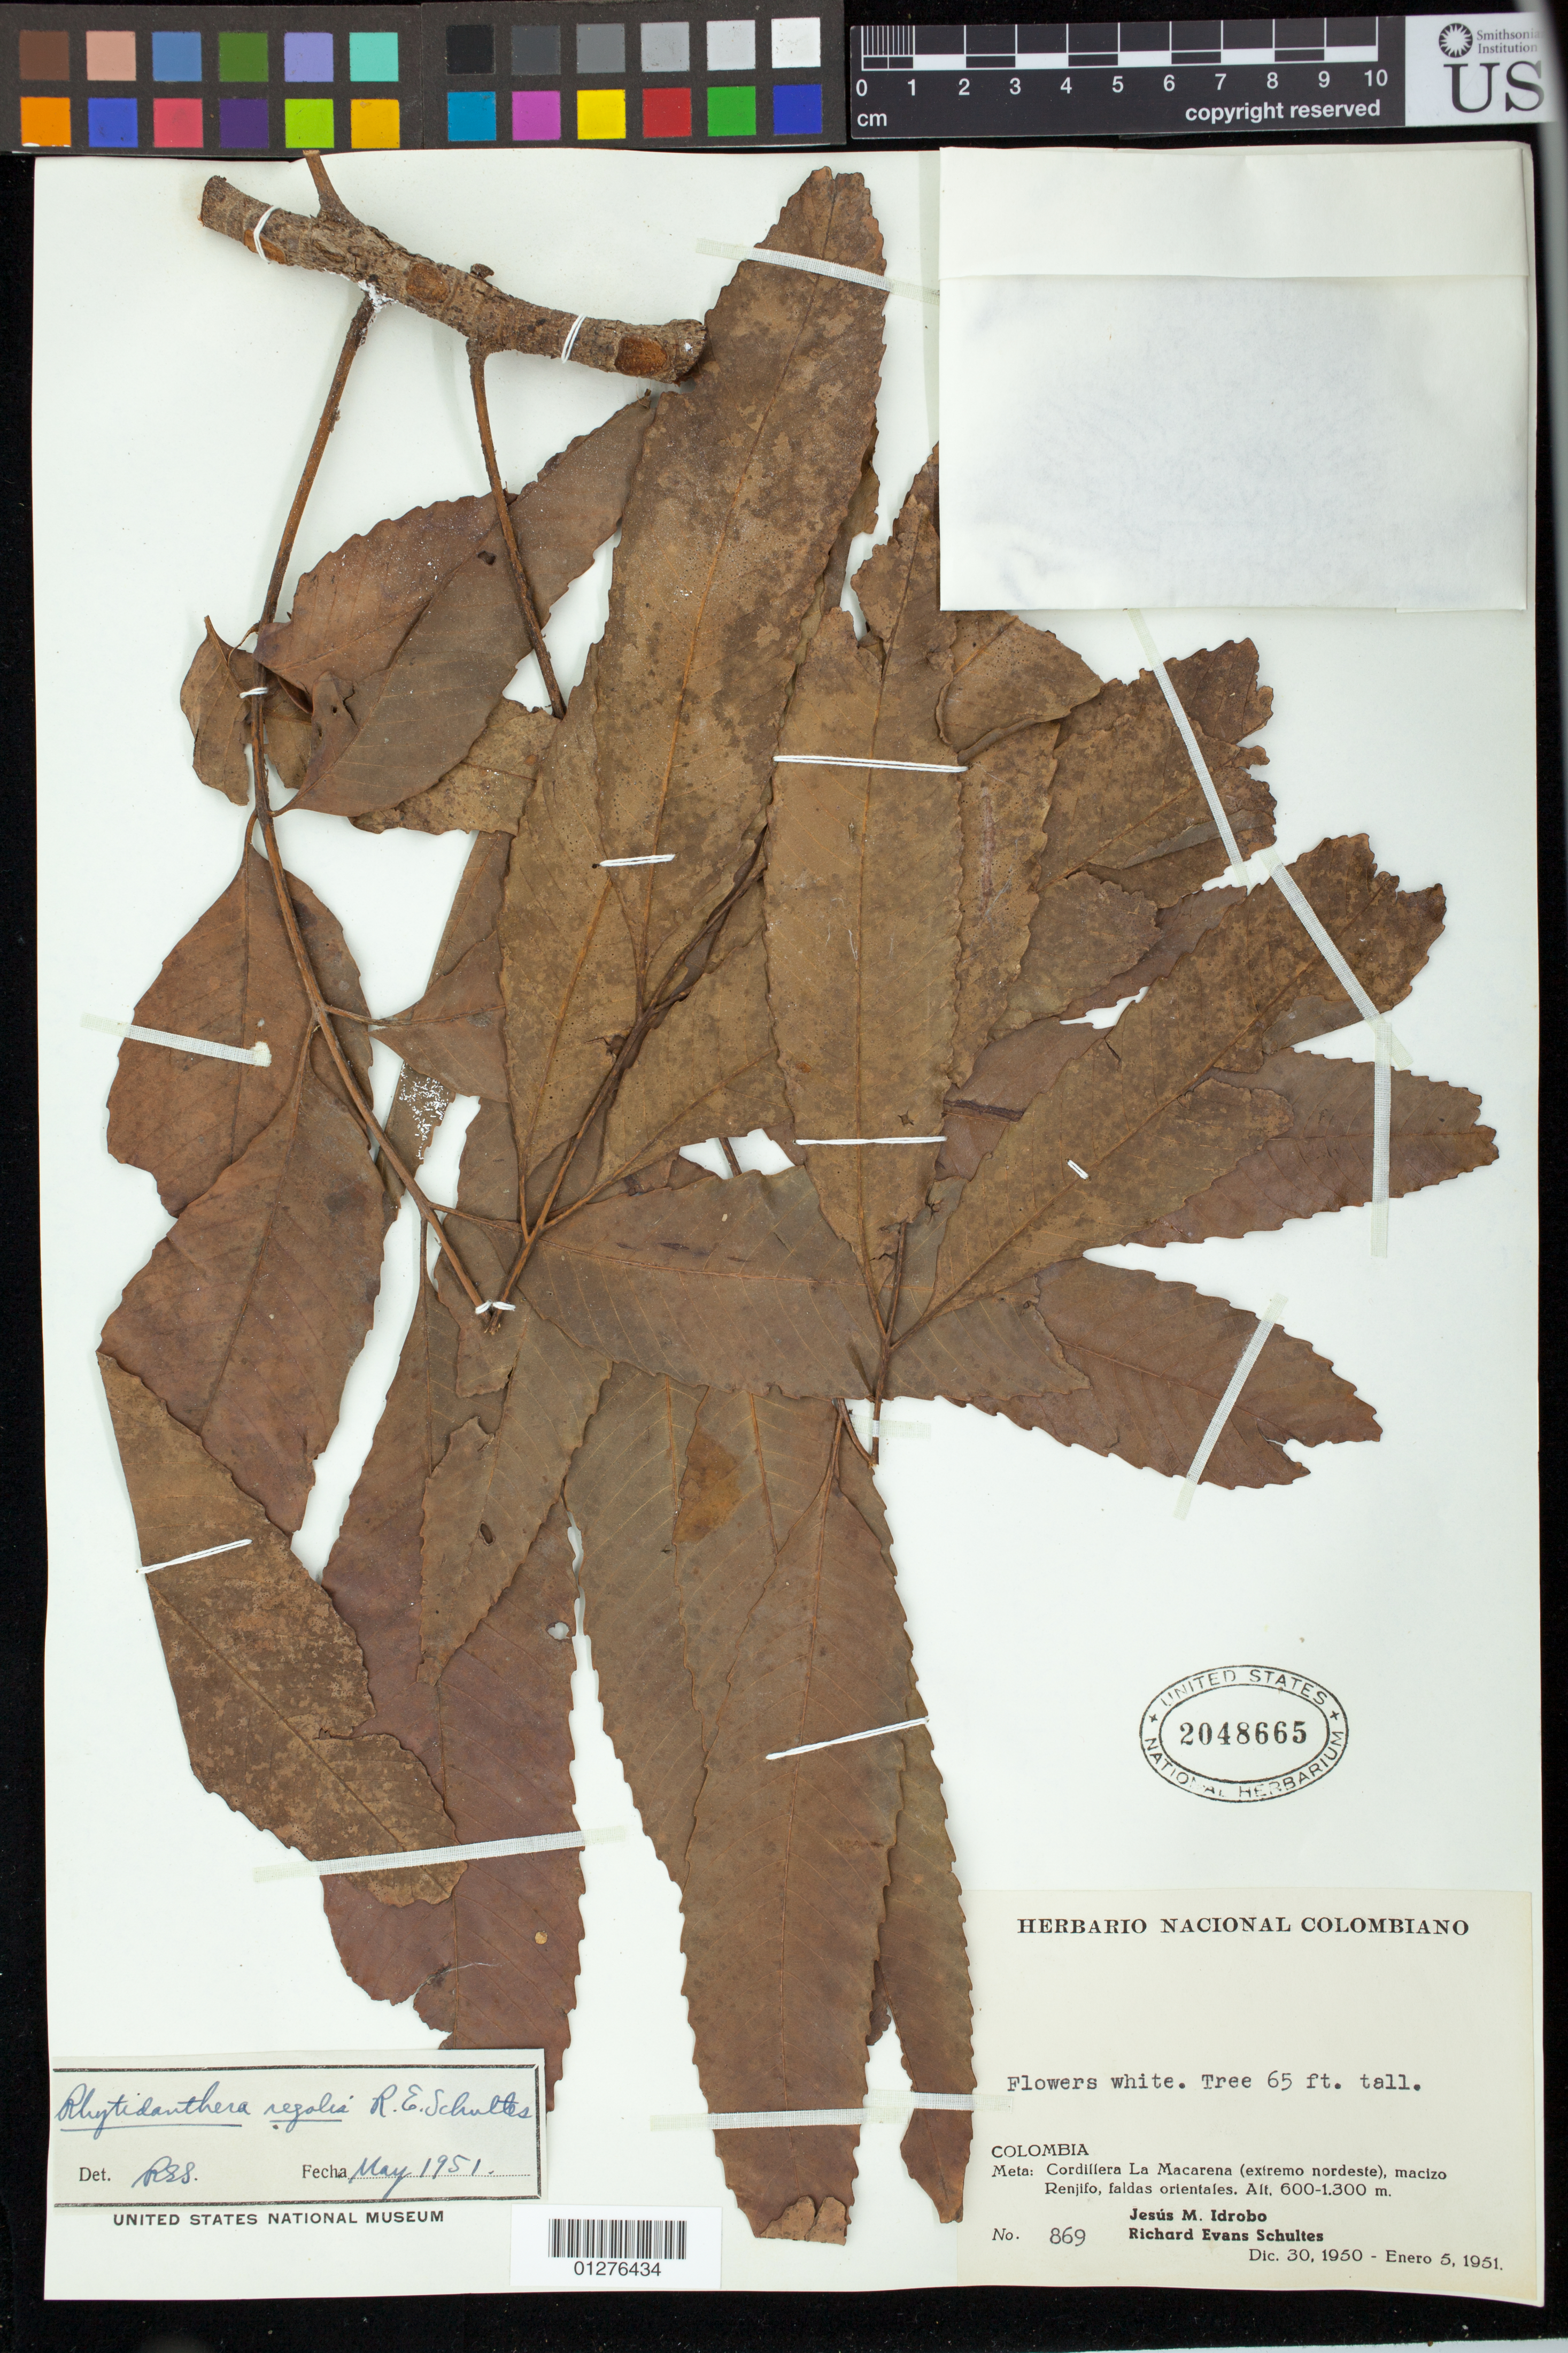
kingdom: Plantae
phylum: Tracheophyta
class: Magnoliopsida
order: Malpighiales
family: Ochnaceae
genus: Rhytidanthera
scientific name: Rhytidanthera regalis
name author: R.E. Schult.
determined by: Reinales, Sandra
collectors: J. M. Idrobo & R. E. Schultes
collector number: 869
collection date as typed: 30 Dec 1950 to 05 Jan 1951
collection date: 1950-12-30/1951-01-05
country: Colombia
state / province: Meta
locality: Cordillera la Macarena, Macizo Renjifo, Faldas Orientales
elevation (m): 600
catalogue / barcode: US 2048665